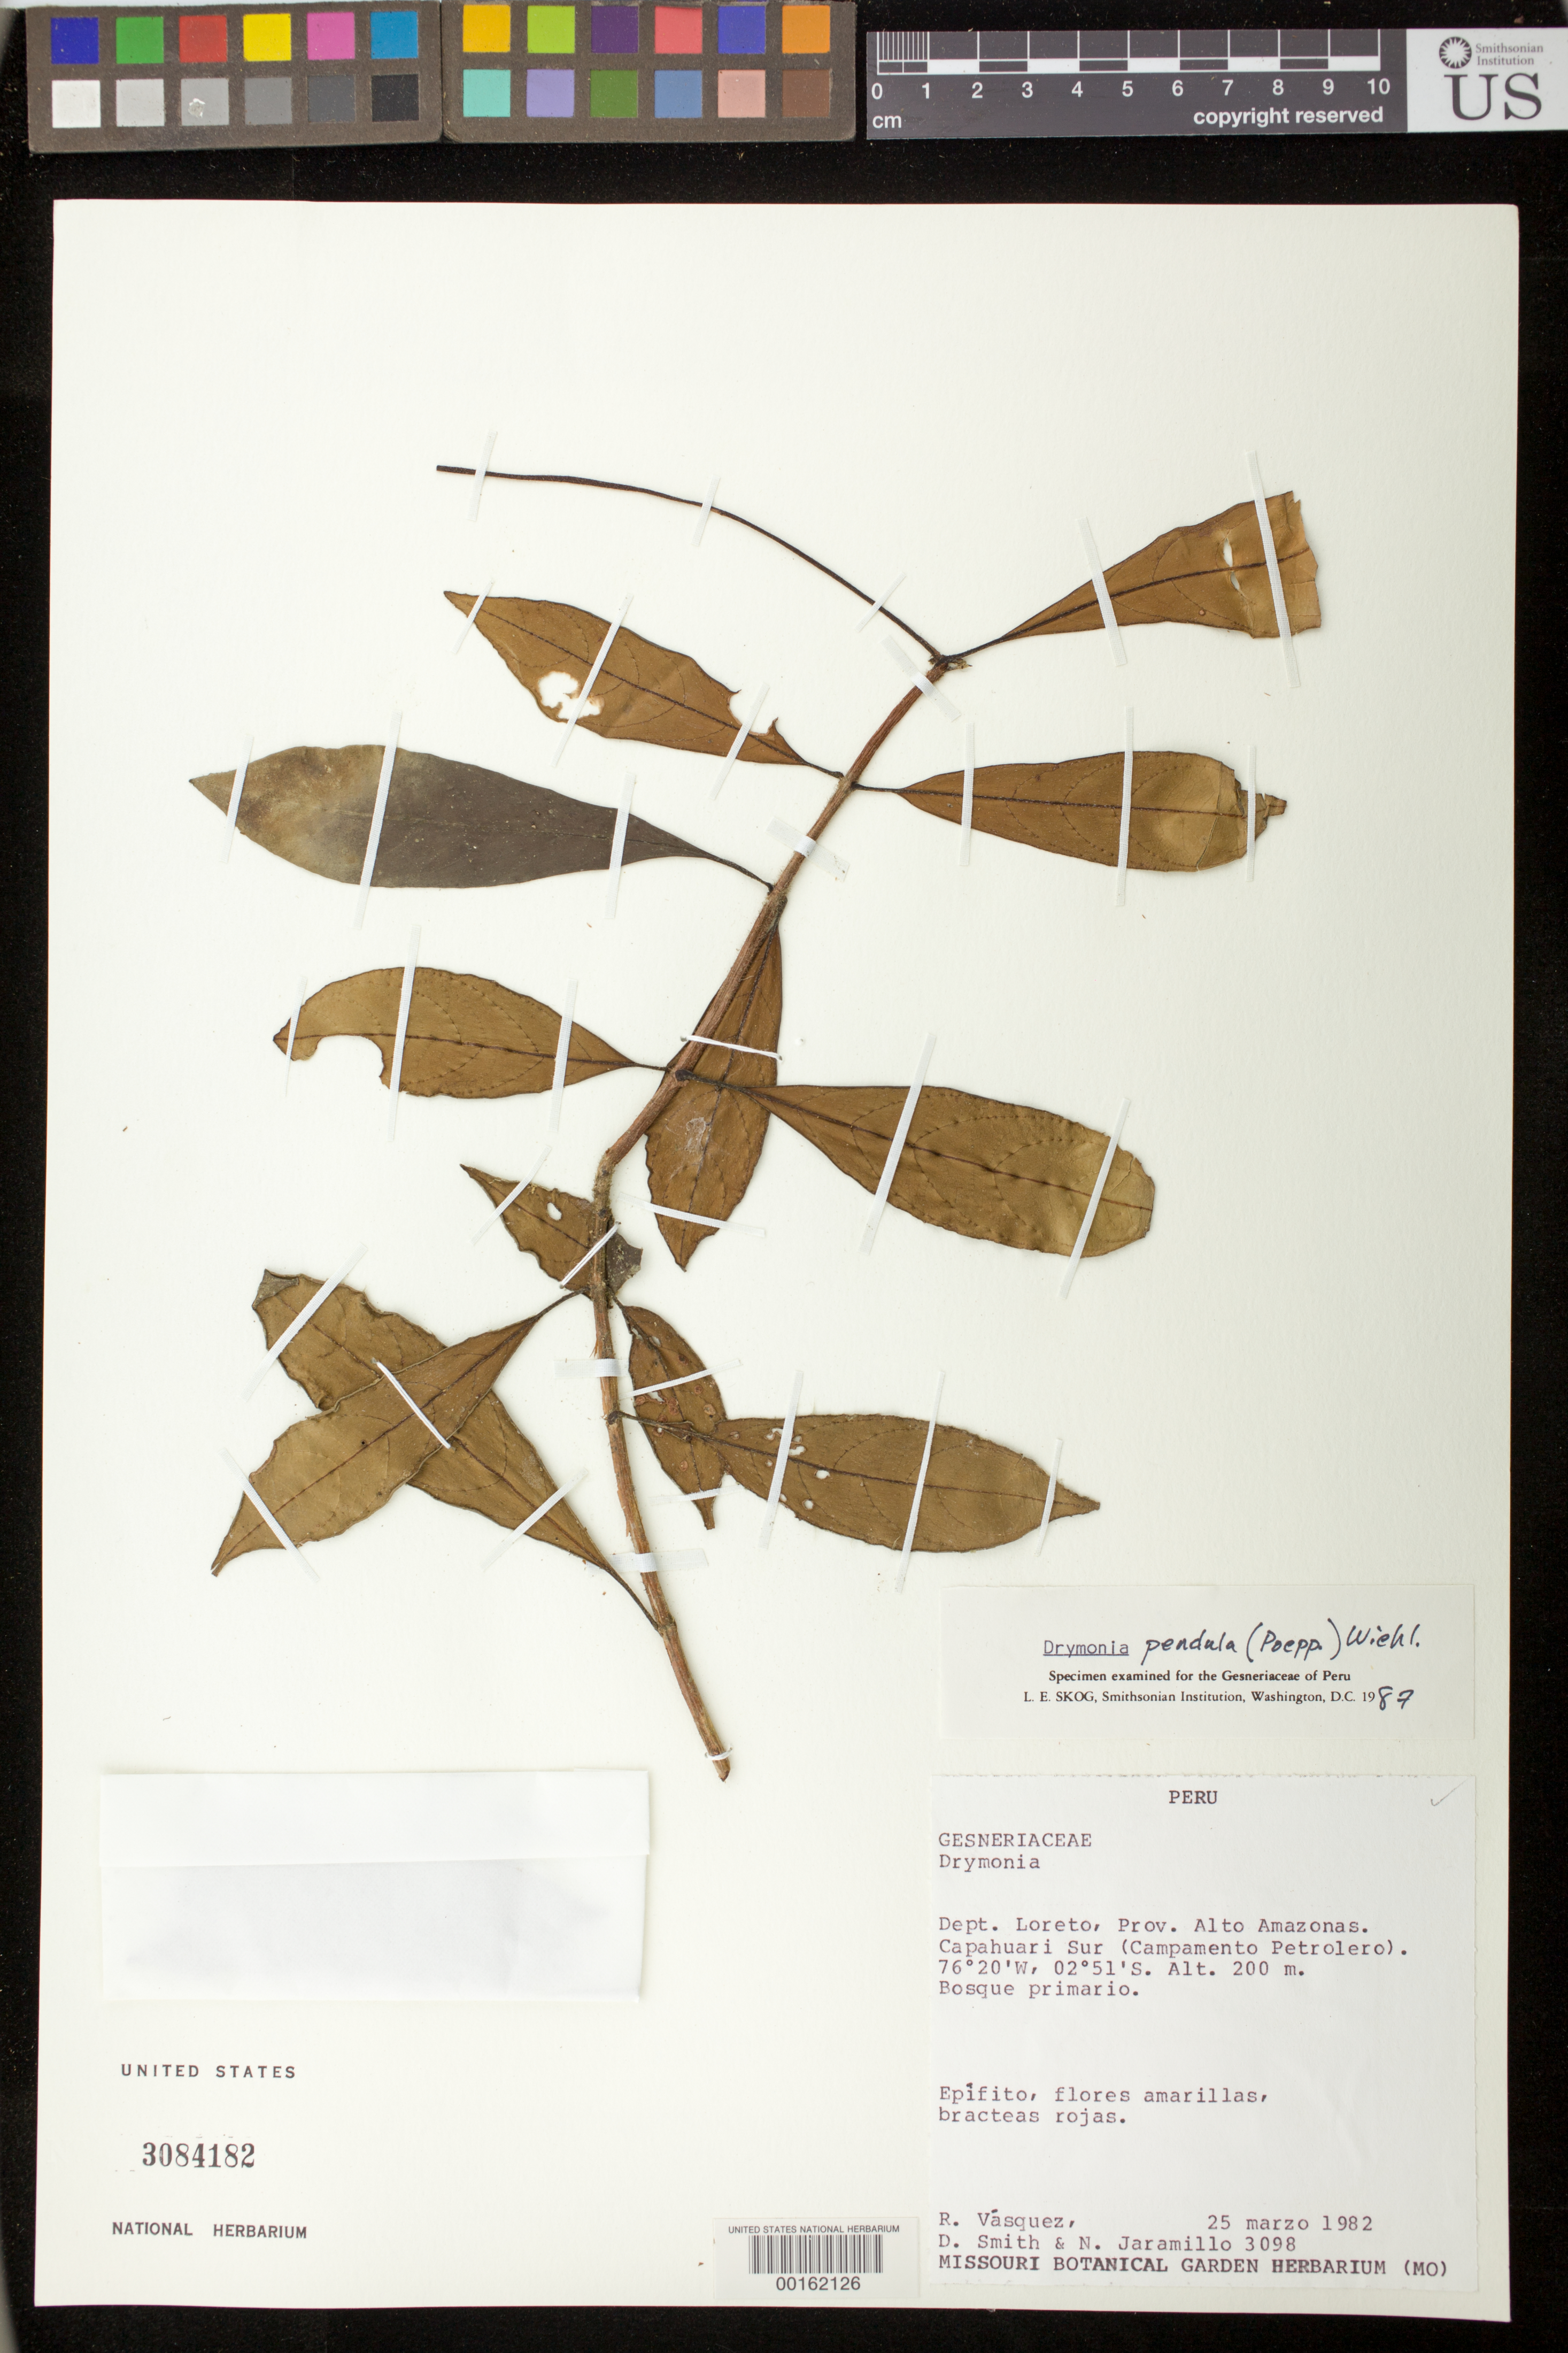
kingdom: Plantae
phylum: Tracheophyta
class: Magnoliopsida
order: Lamiales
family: Gesneriaceae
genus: Drymonia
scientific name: Drymonia pendula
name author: (Poepp.) Wiehler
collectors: R. Vásquez & et al.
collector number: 3098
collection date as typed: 25 Mar 1982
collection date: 1982-03-25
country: Peru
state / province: Loreto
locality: Prov. Alto Amazonas; Capahuari Sur (oil company camp)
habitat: Primary forest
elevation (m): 200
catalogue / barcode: US 3084182